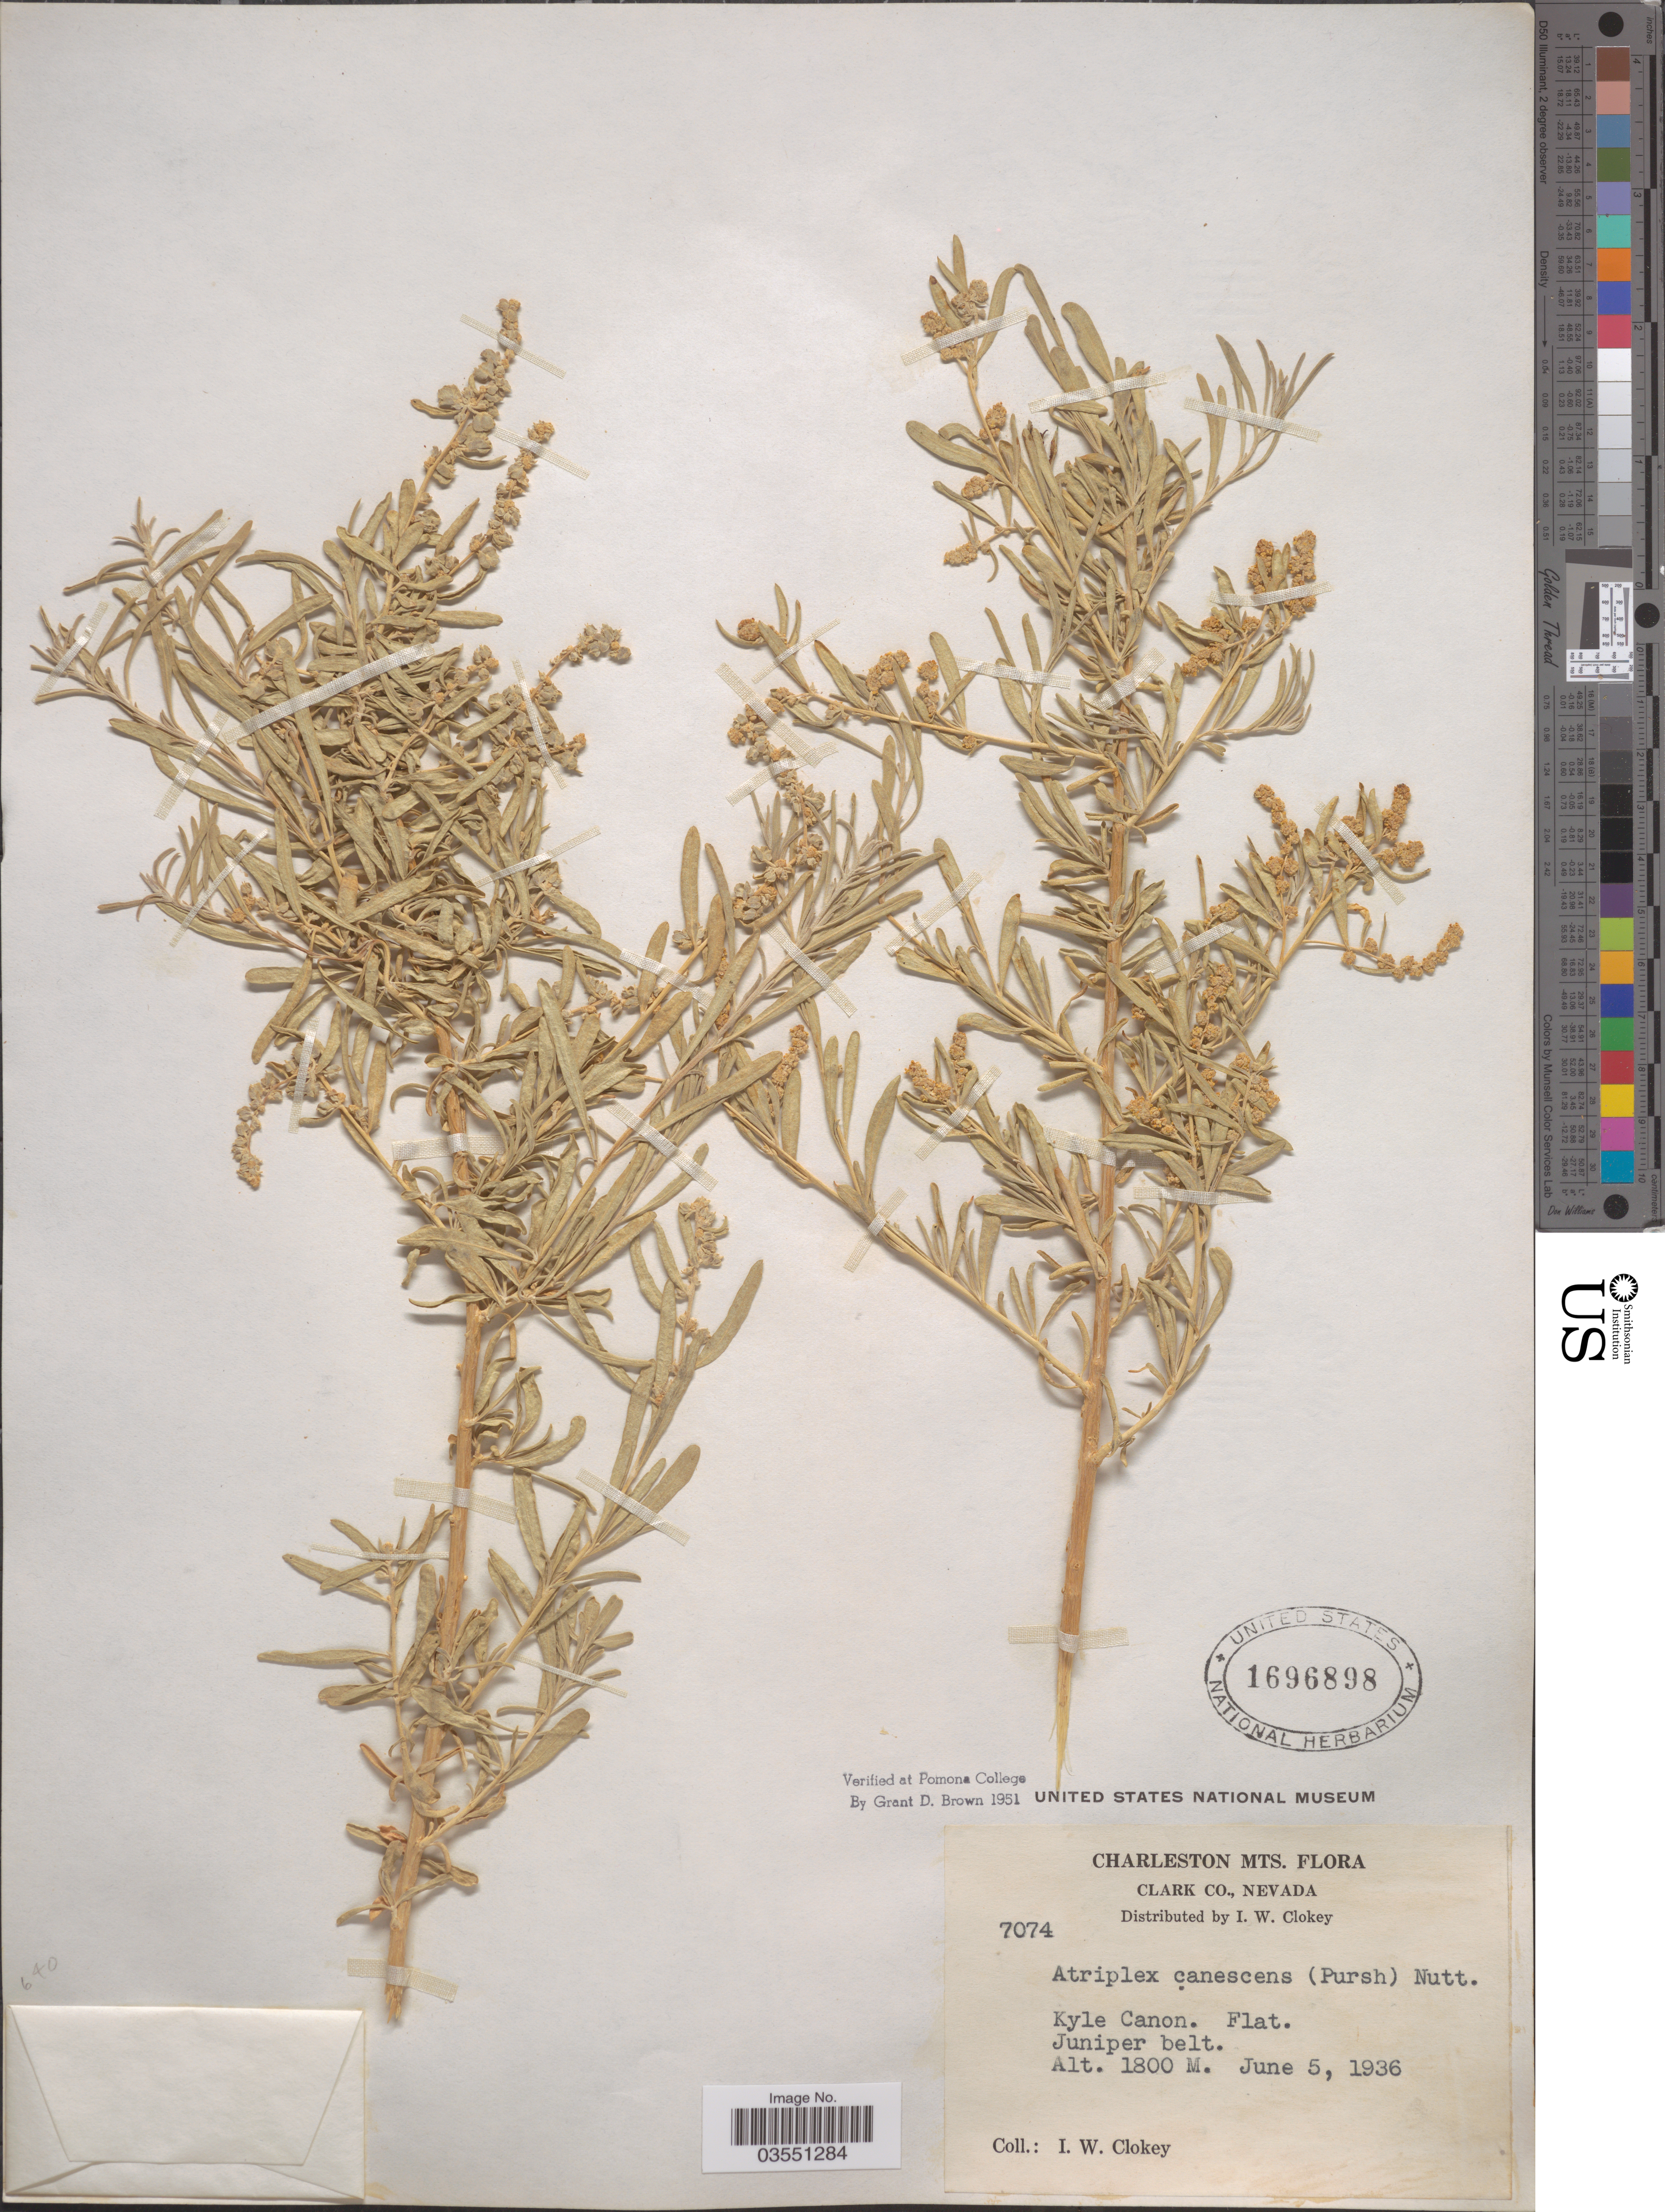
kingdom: Plantae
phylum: Tracheophyta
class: Magnoliopsida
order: Caryophyllales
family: Amaranthaceae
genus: Atriplex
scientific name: Atriplex canescens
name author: (Pursh) Nutt.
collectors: I. W. Clokey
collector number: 7074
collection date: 1936-06-05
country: United States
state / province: Nevada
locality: Charleston Mts. Clark Co. Kyle Canon. Juniper belt.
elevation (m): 1800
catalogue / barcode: US 1696898